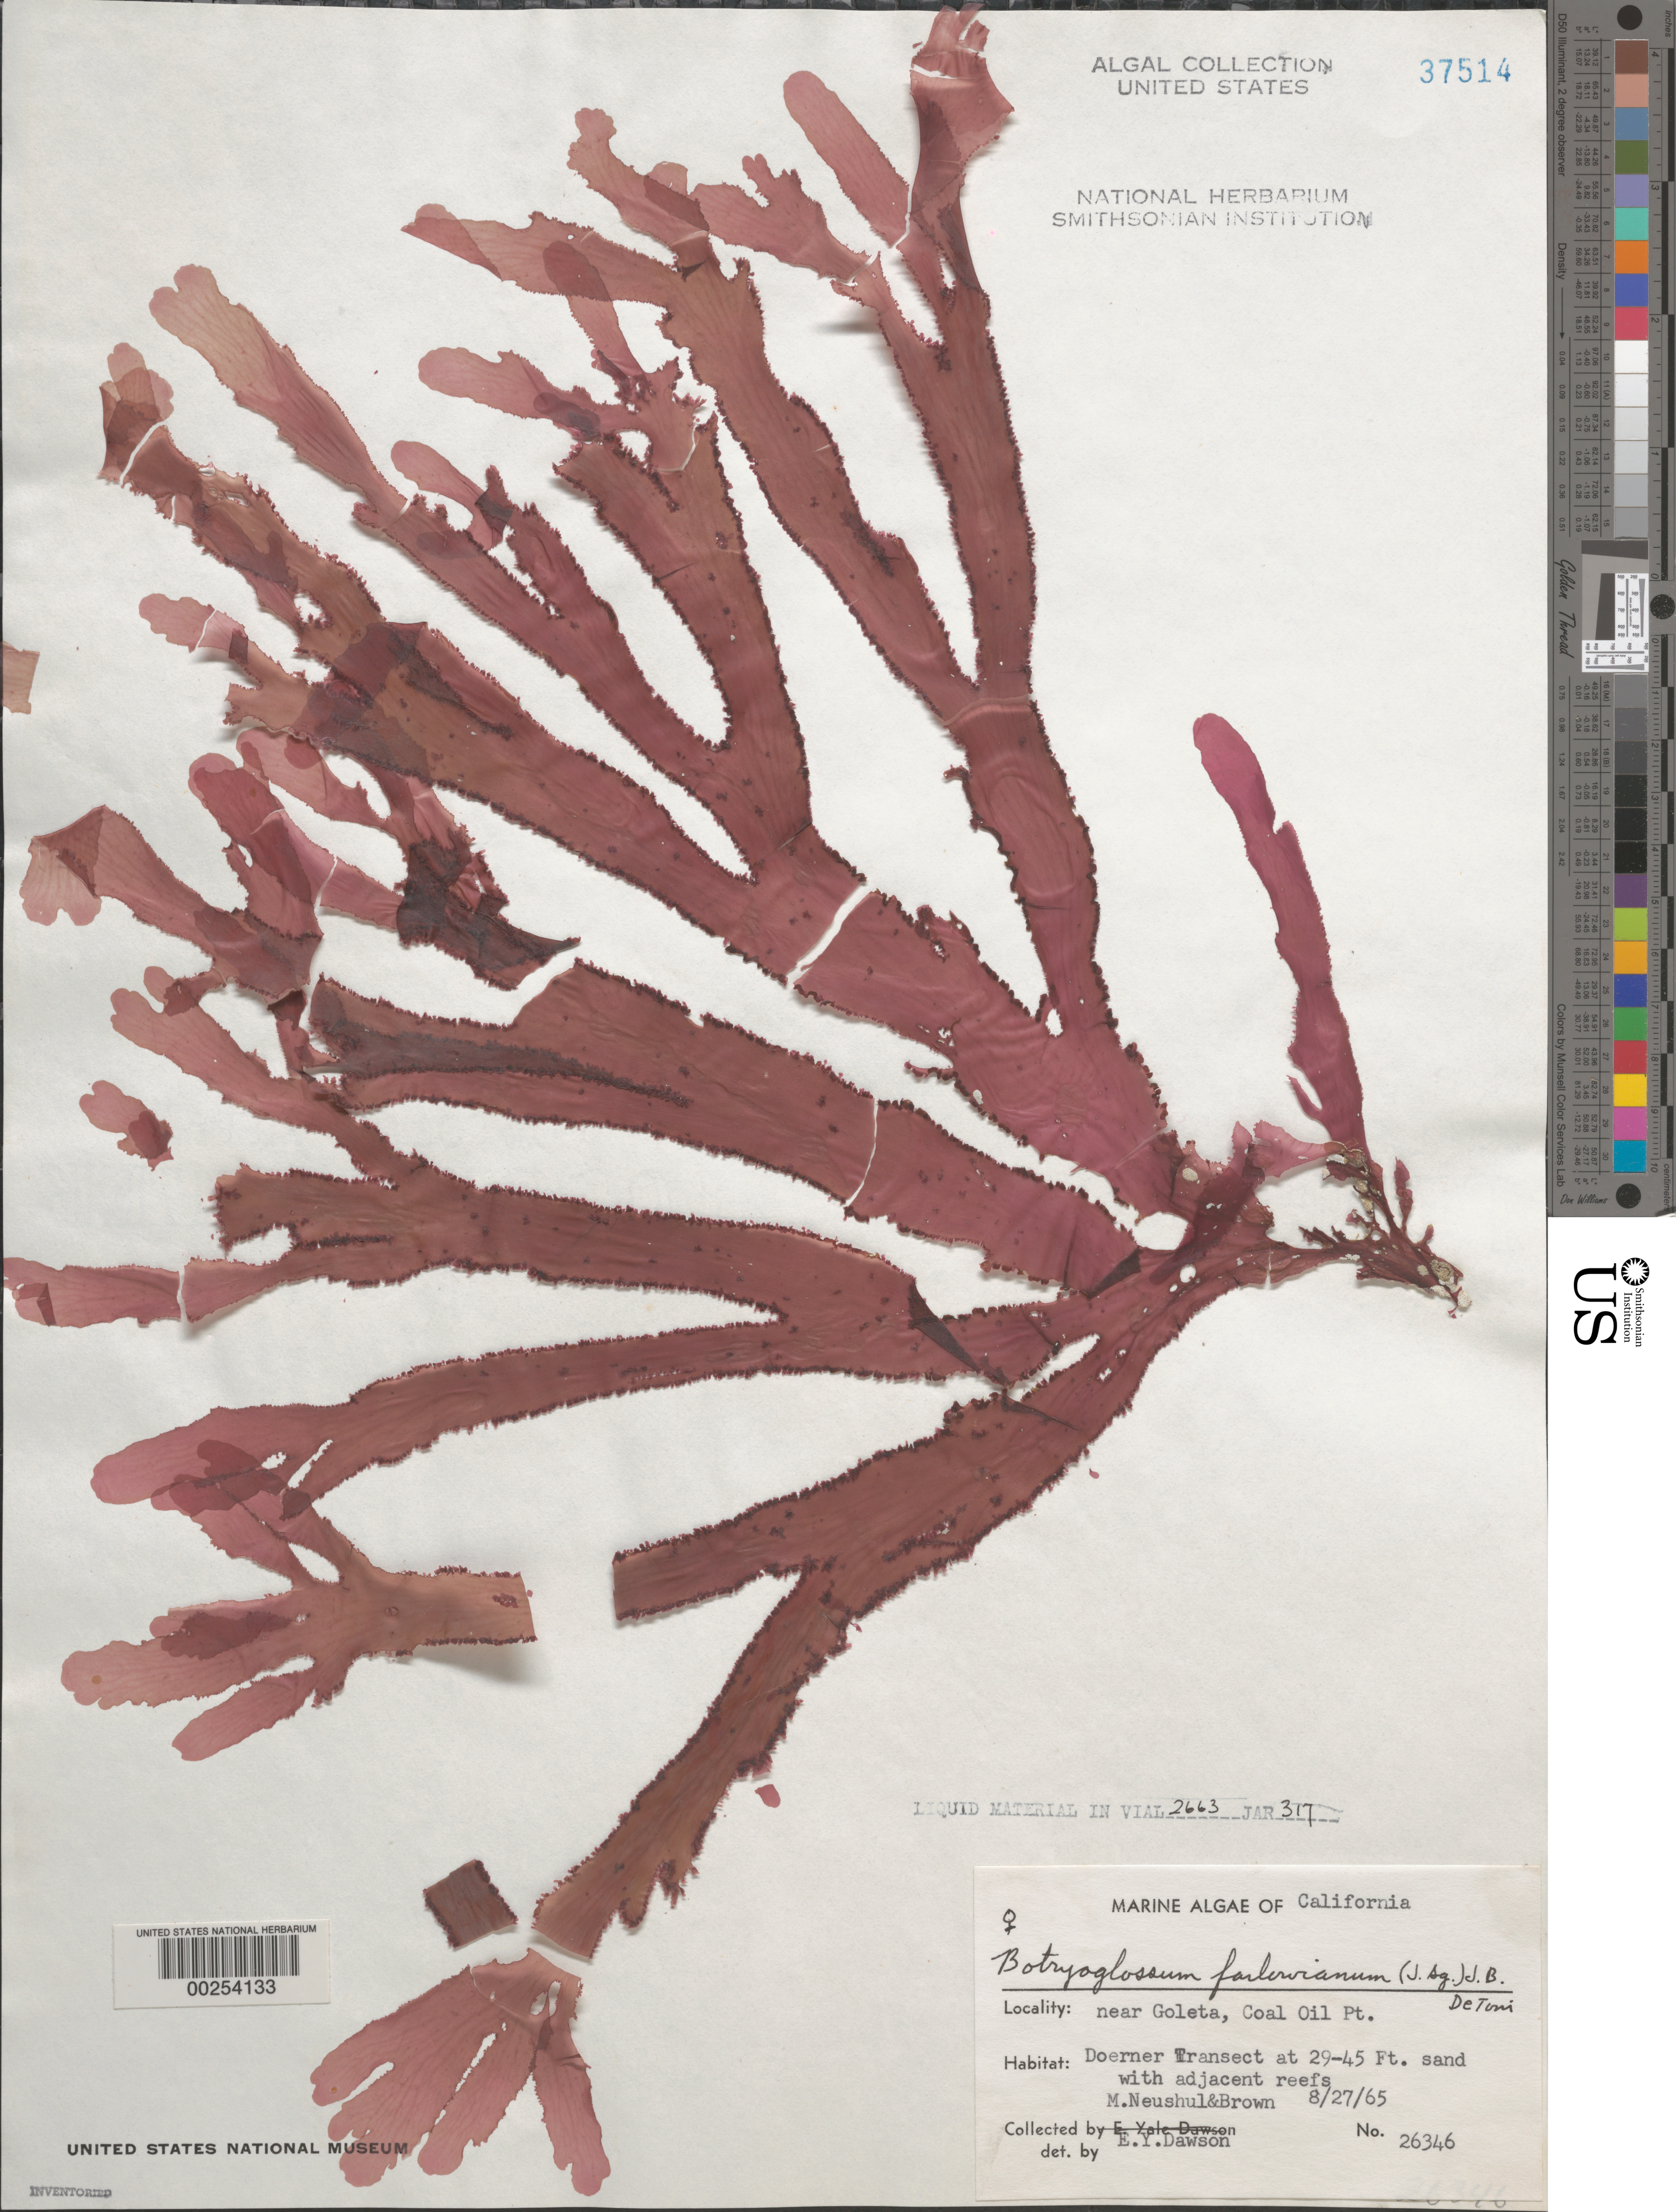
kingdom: Plantae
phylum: Rhodophyta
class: Florideophyceae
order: Ceramiales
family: Delesseriaceae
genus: Botryoglossum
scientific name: Botryoglossum farlowianum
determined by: Dawson, E. Y.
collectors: M. Neushul & D. Brown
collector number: EYD 26346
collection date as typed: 27 Aug 1965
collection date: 1965-08-27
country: United States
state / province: California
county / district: Santa Barbara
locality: Coal Oil Point, near Goleta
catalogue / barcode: US 37514